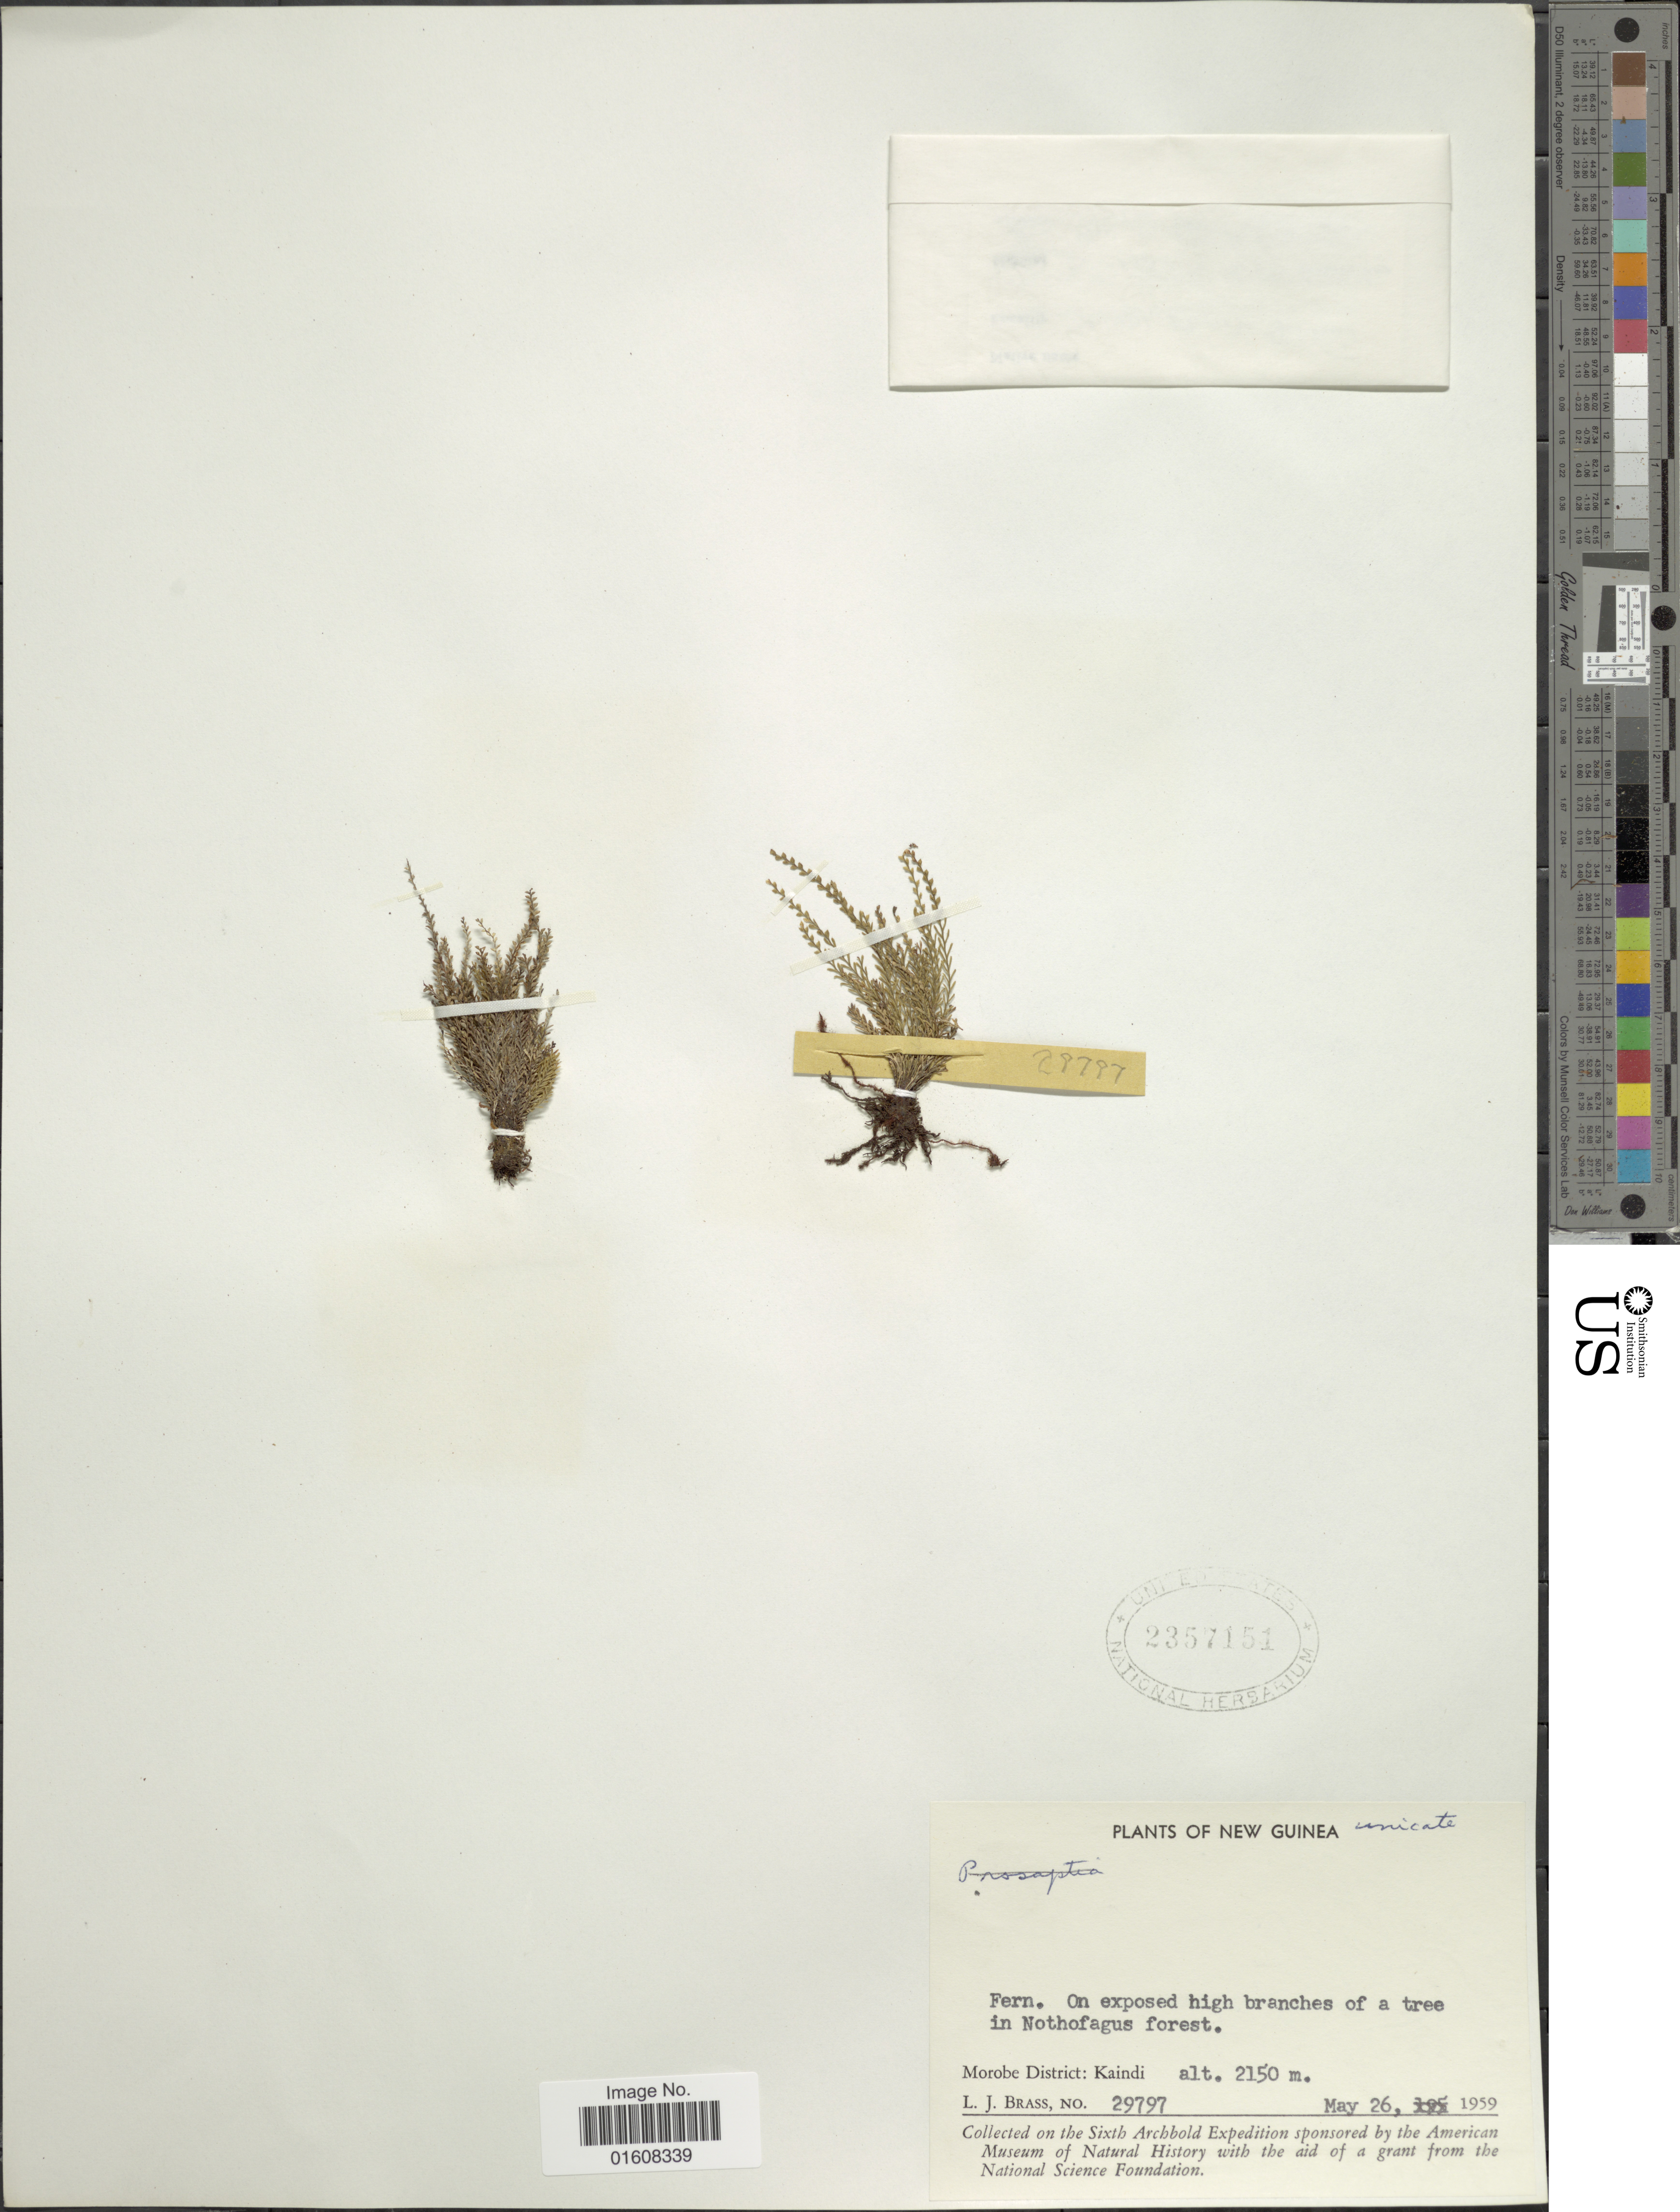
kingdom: Plantae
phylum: Tracheophyta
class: Polypodiopsida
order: Polypodiales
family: Polypodiaceae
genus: Grammitis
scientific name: Grammitis sp.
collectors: L. J. Brass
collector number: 29797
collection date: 1959-05-26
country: Papua New Guinea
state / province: Morobe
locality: New Guinea. Kaindi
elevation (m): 2150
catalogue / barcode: US 2357151